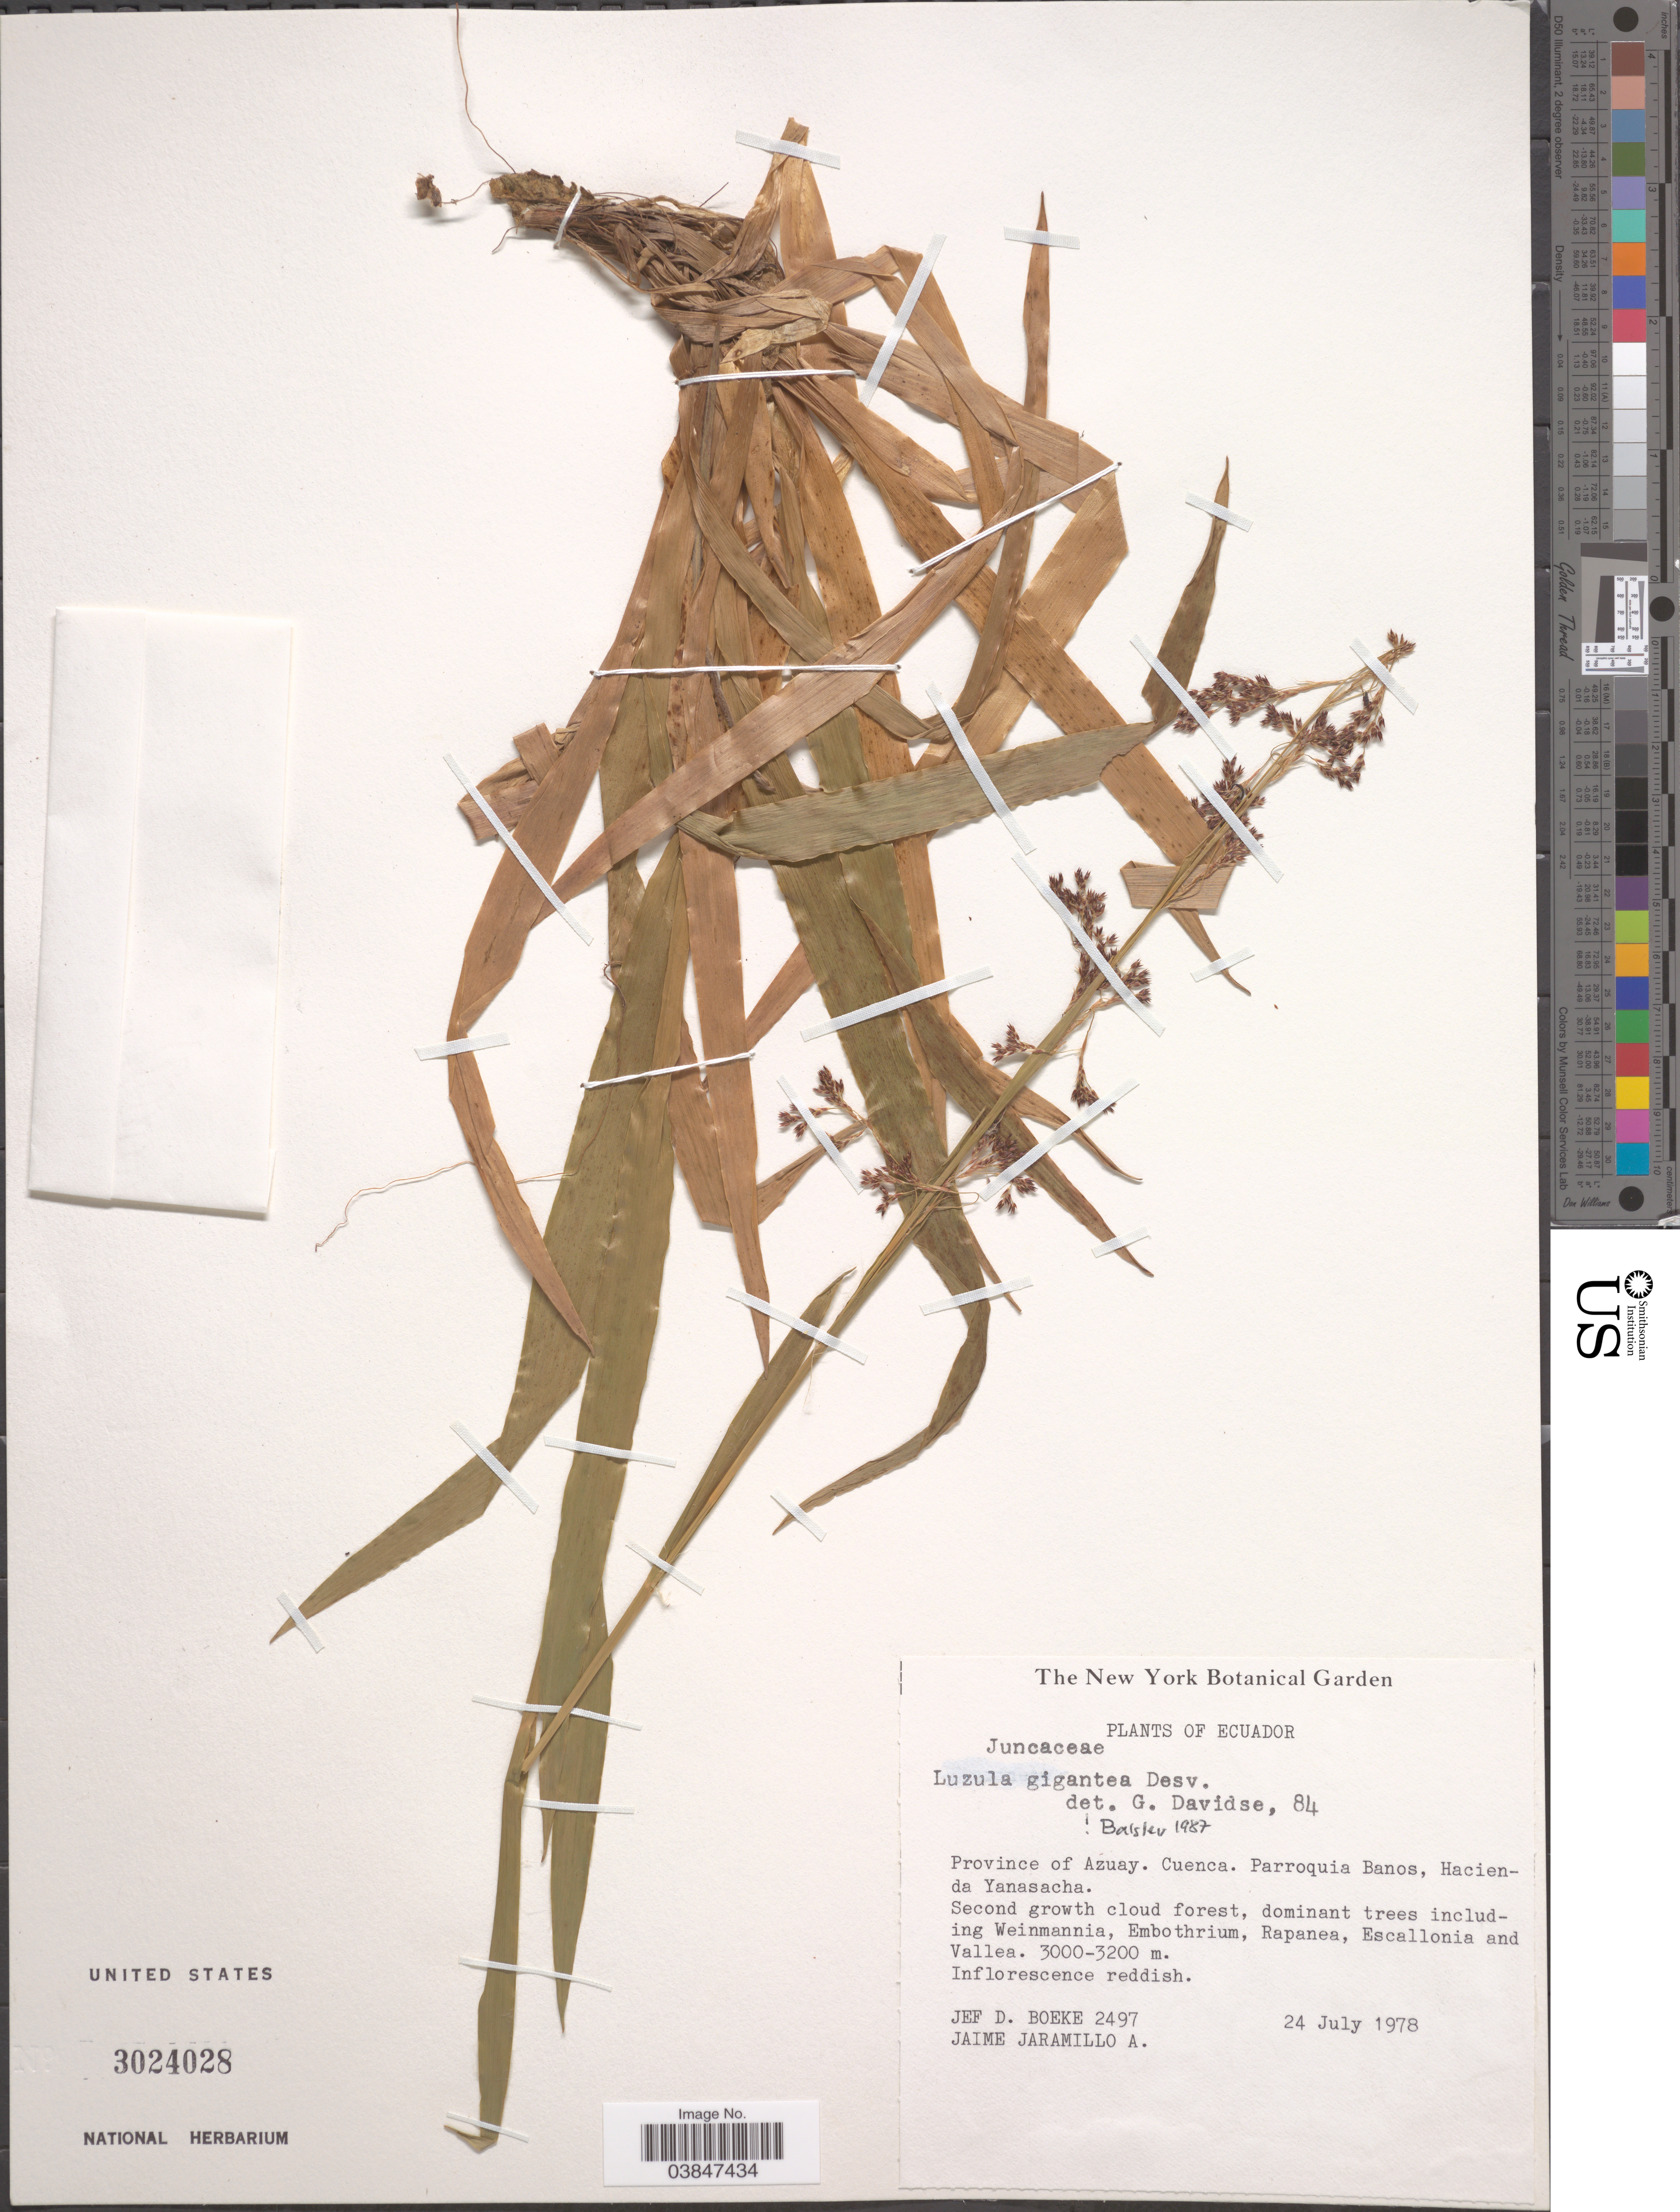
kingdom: Plantae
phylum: Tracheophyta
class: Liliopsida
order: Poales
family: Juncaceae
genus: Luzula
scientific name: Luzula gigantea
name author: Desv.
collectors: J. Boeke & J. L. Jaramillo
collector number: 2497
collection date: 1978-07-24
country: Ecuador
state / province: Azuay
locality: Cuenca. Parroquia Banos, Hacienca Yanasacha.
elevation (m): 3000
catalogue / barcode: US 3024028